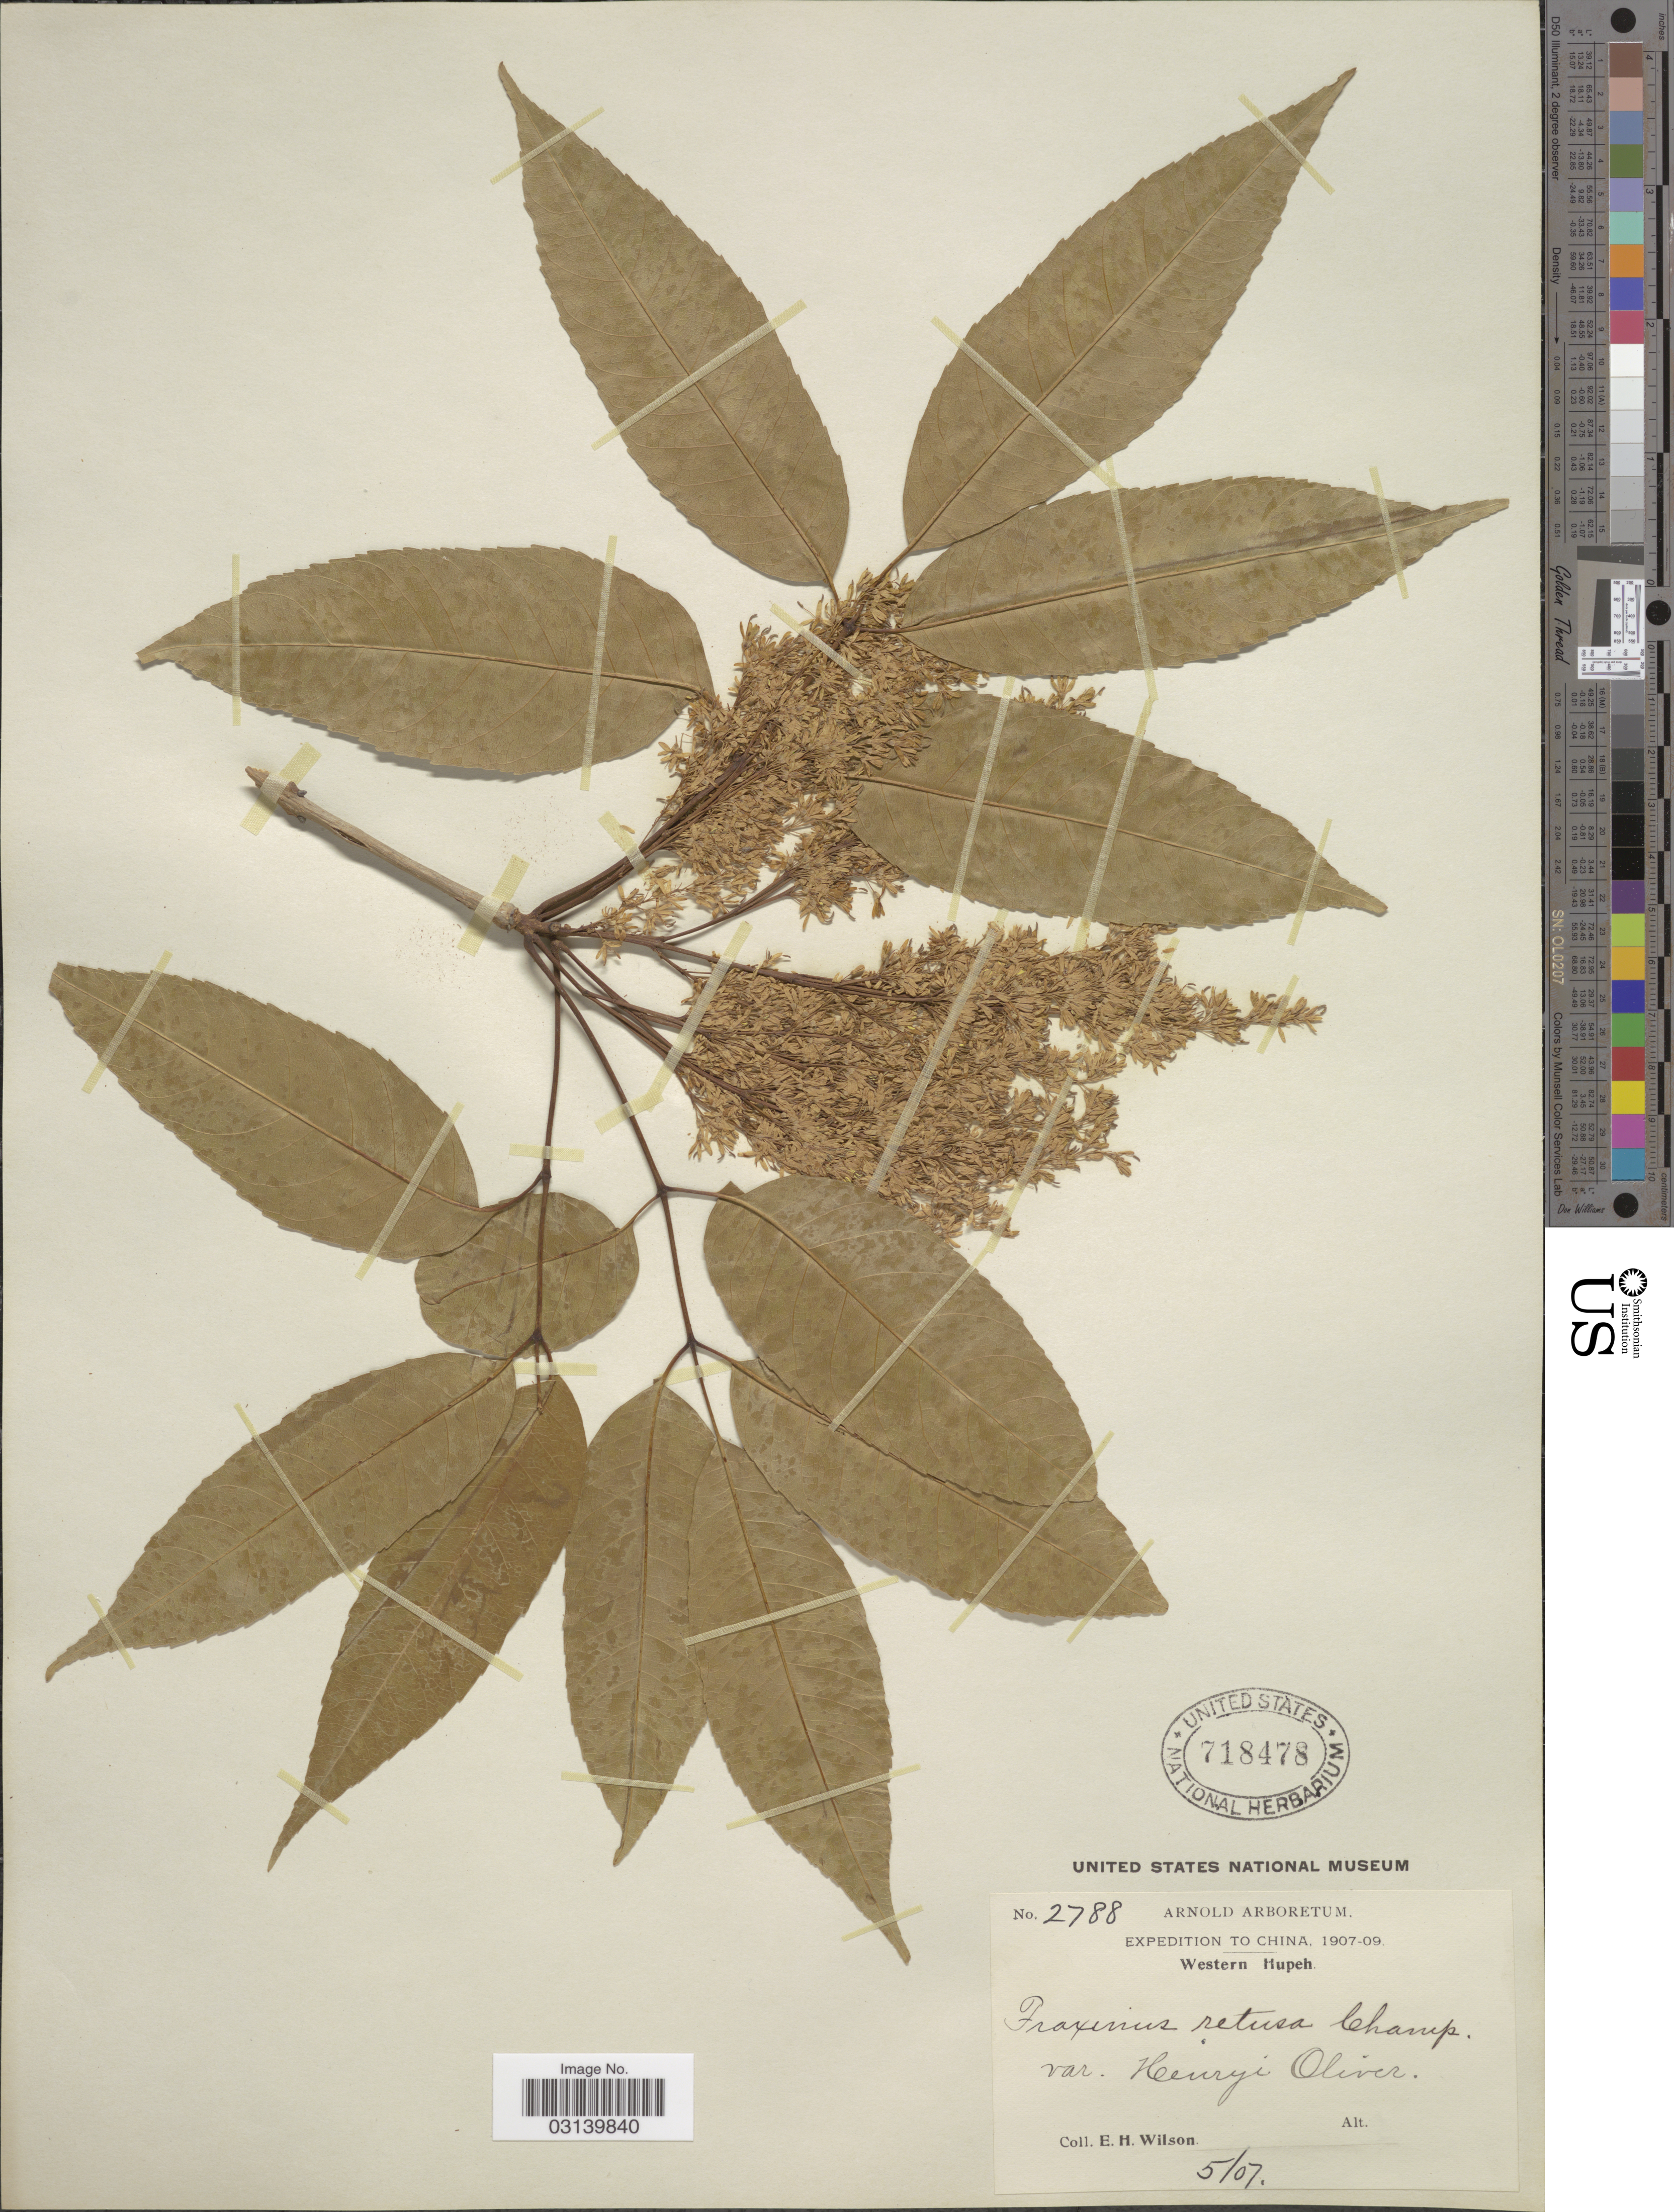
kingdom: Plantae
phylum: Tracheophyta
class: Magnoliopsida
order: Lamiales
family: Oleaceae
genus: Fraxinus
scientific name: Fraxinus championii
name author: Little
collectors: E. Wilson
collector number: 2788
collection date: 1907-05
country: China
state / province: Hubei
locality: Western Hupeh.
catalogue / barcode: US 718478